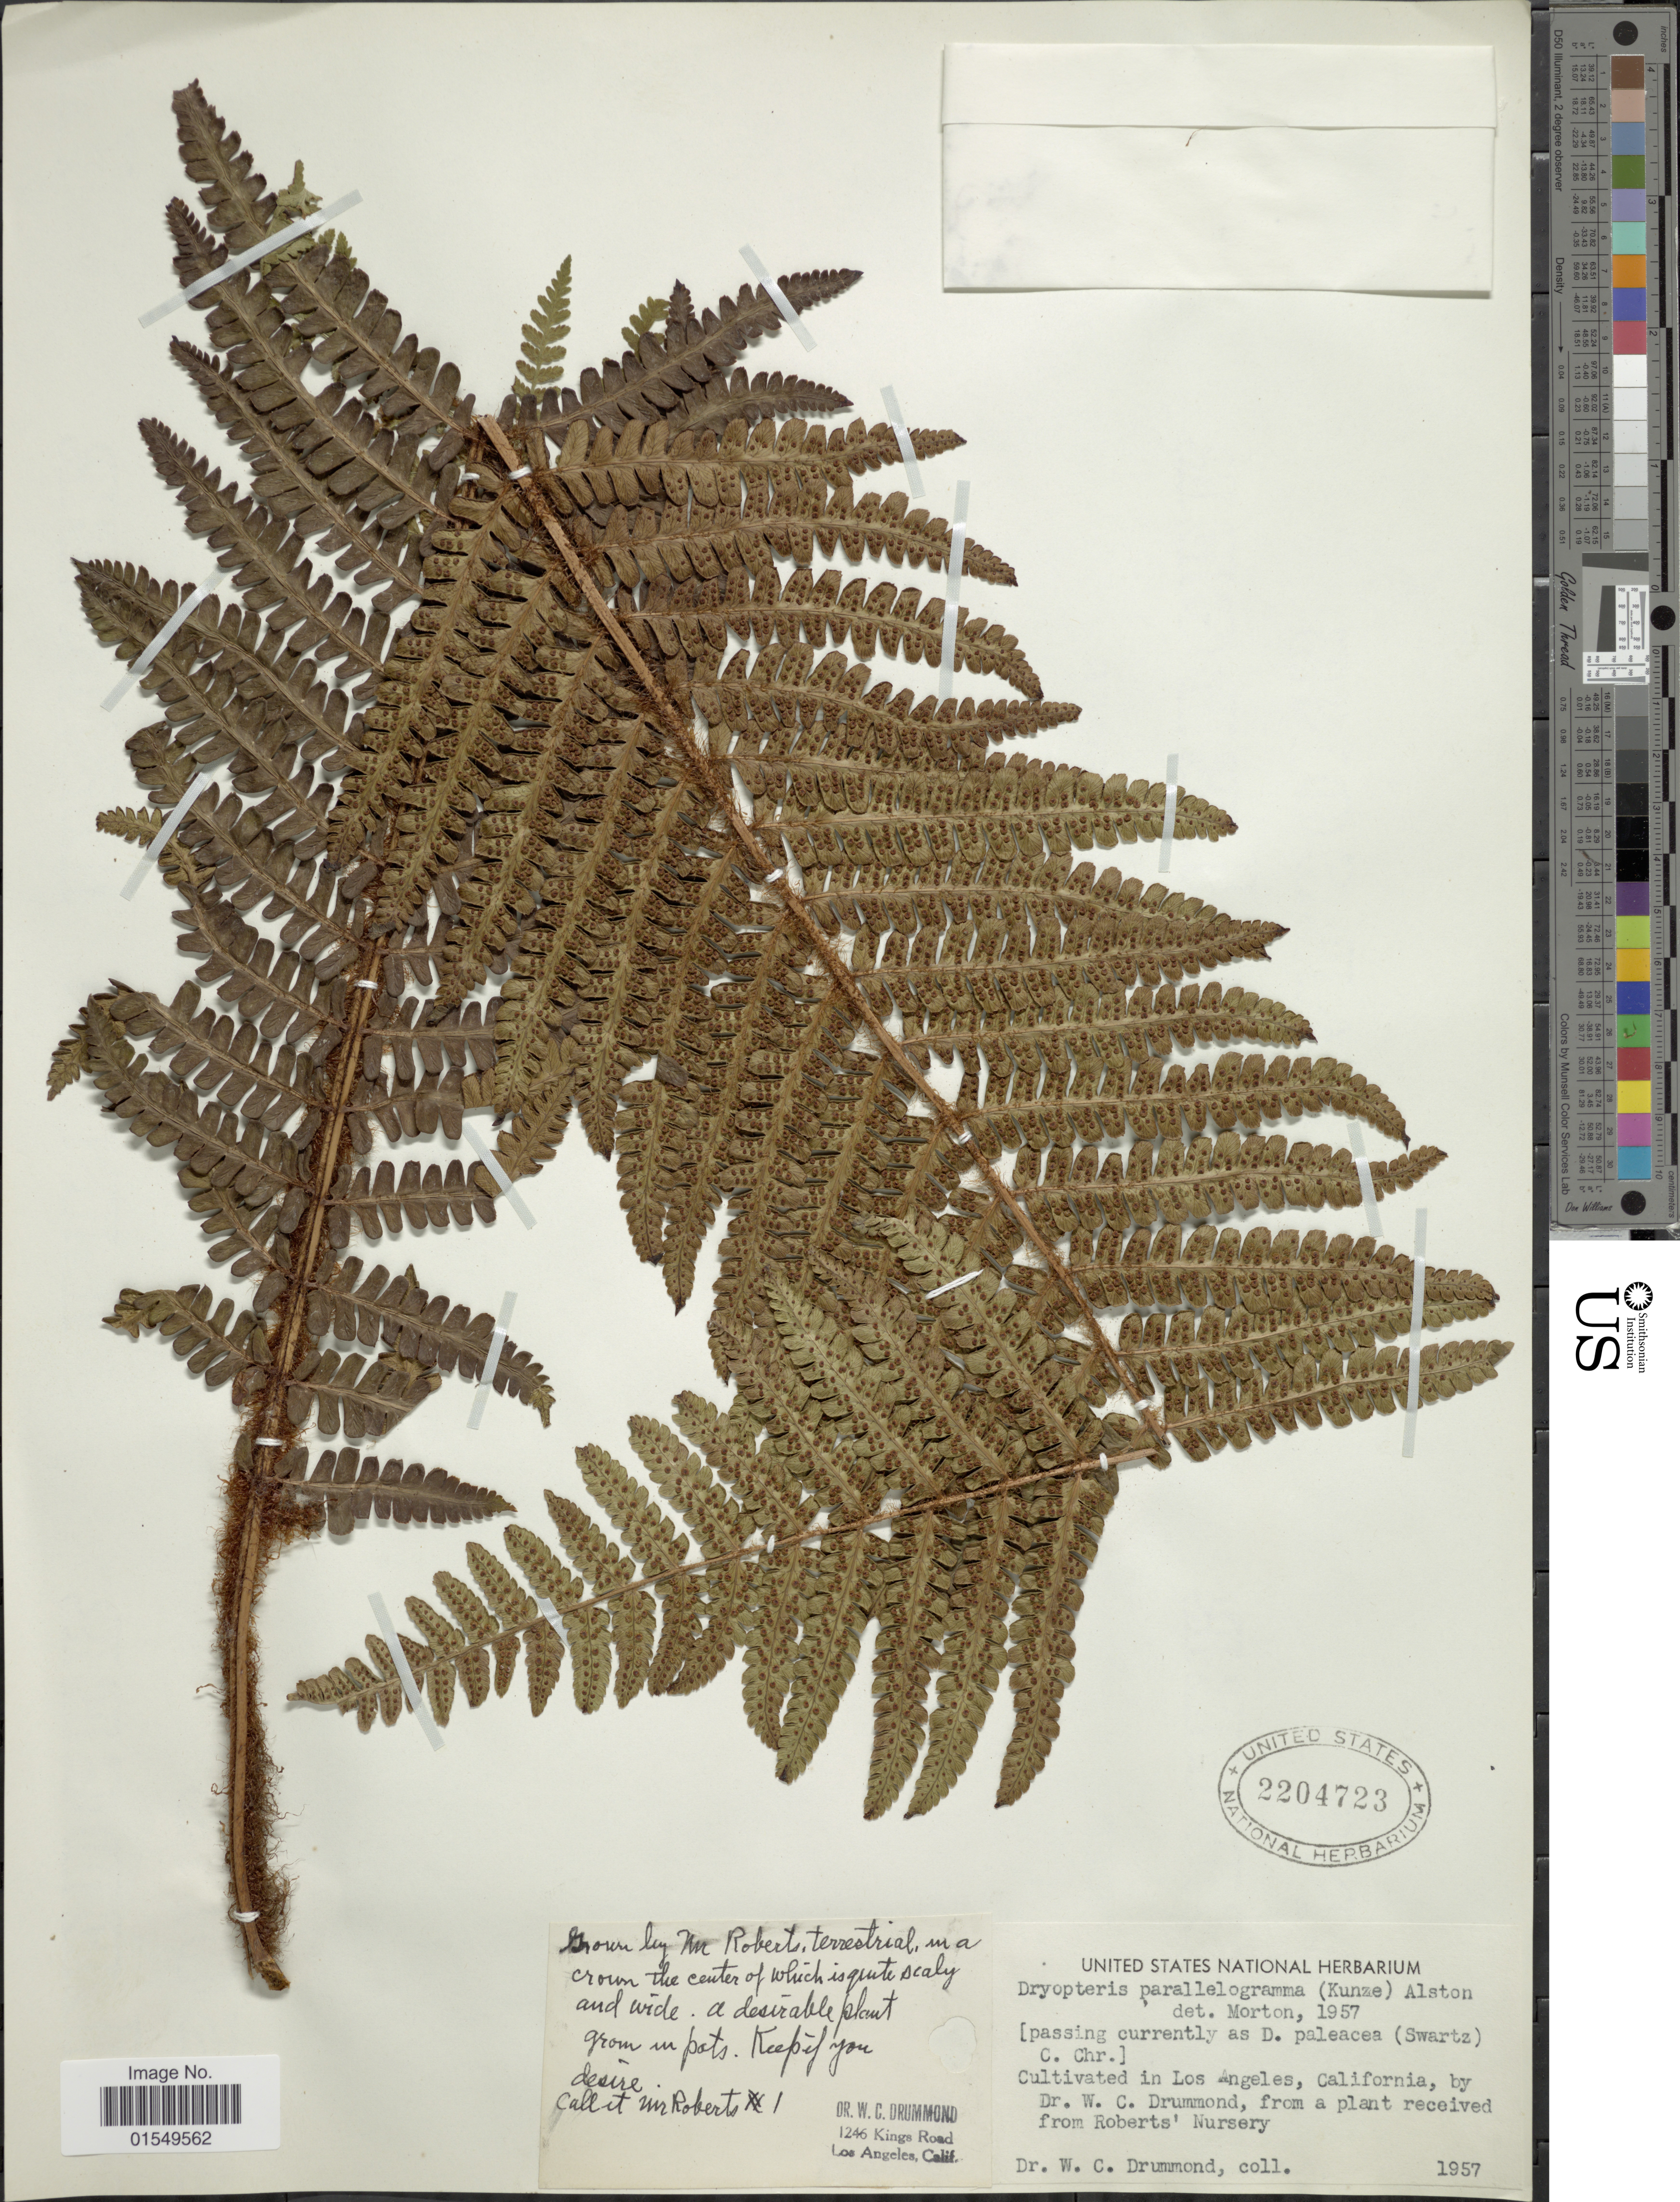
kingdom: Plantae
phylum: Tracheophyta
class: Polypodiopsida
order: Polypodiales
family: Dryopteridaceae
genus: Dryopteris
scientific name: Dryopteris wallichiana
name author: (Spreng.) Hyl.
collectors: W. Drummond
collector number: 1246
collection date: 1957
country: United States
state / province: California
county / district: Los Angeles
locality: Los Angeles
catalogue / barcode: US 2204723